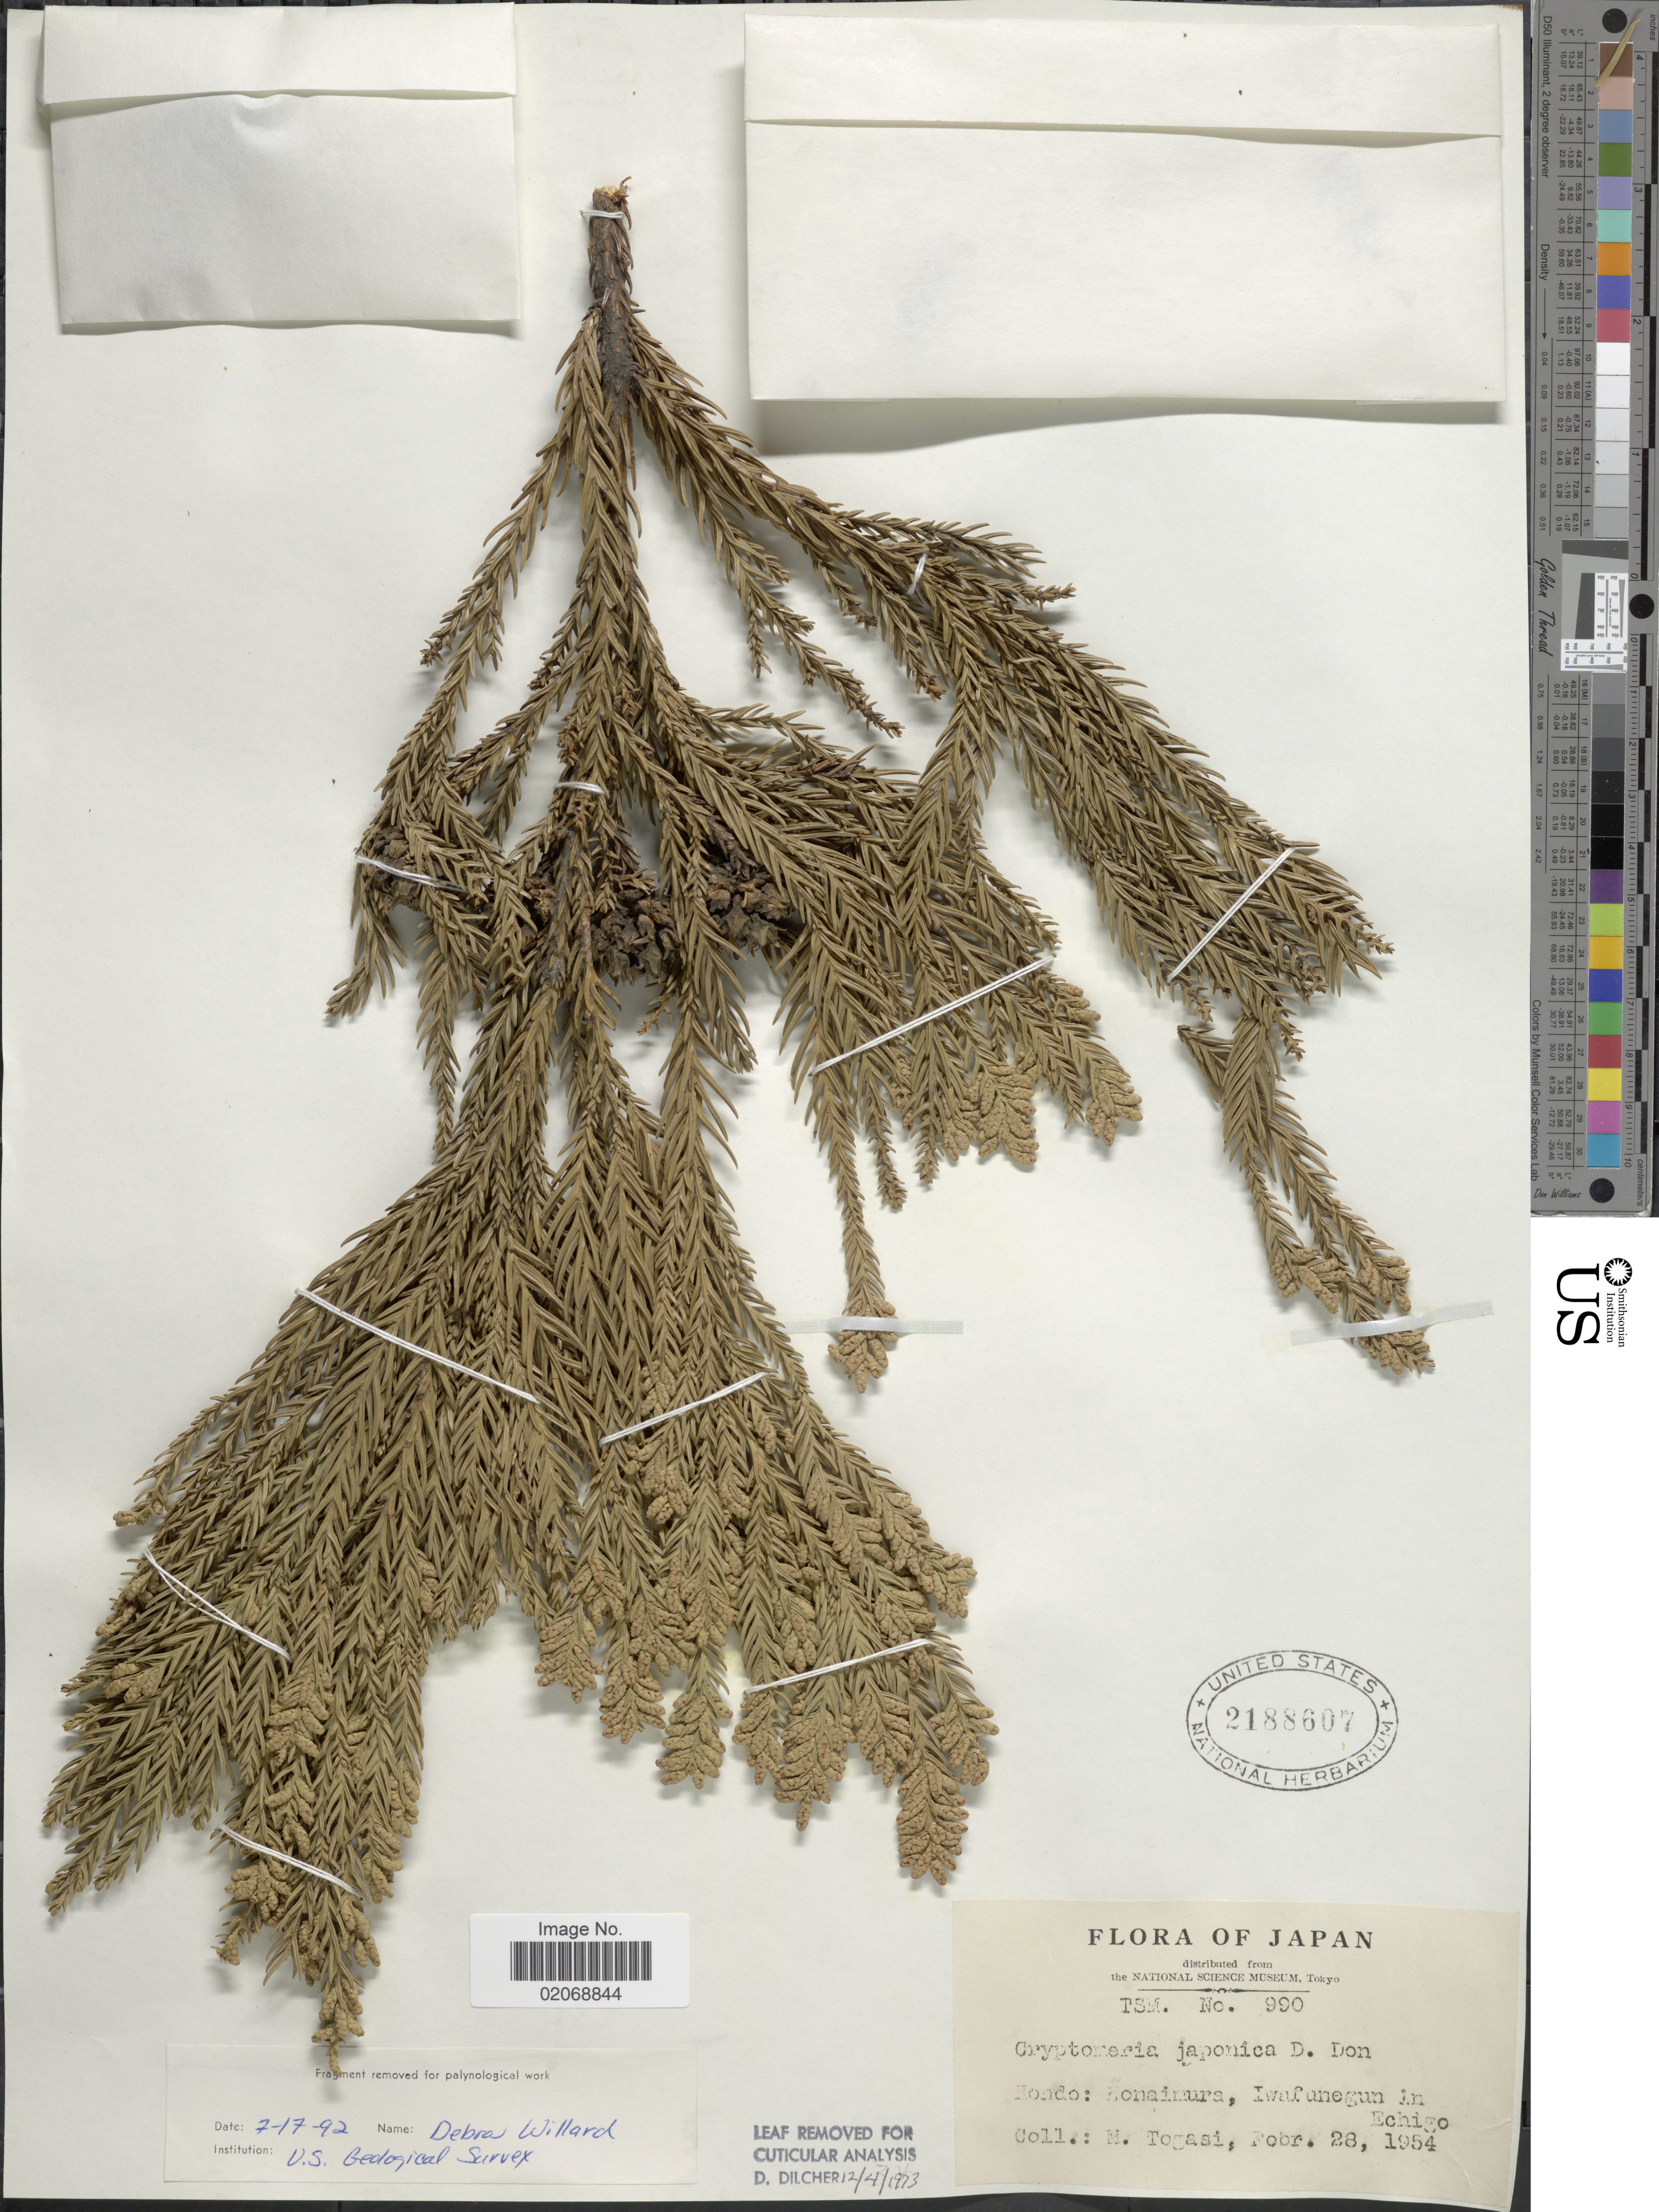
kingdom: Plantae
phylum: Tracheophyta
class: Pinopsida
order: Pinales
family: Cupressaceae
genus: Cryptomeria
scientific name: Cryptomeria japonica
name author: (Thunb. ex L. f.) D. Don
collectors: M. Togasi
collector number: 990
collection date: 1954-02-28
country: Japan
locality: Hondo: Konaimura, Iwafunegun in Echigo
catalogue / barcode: US 2188607